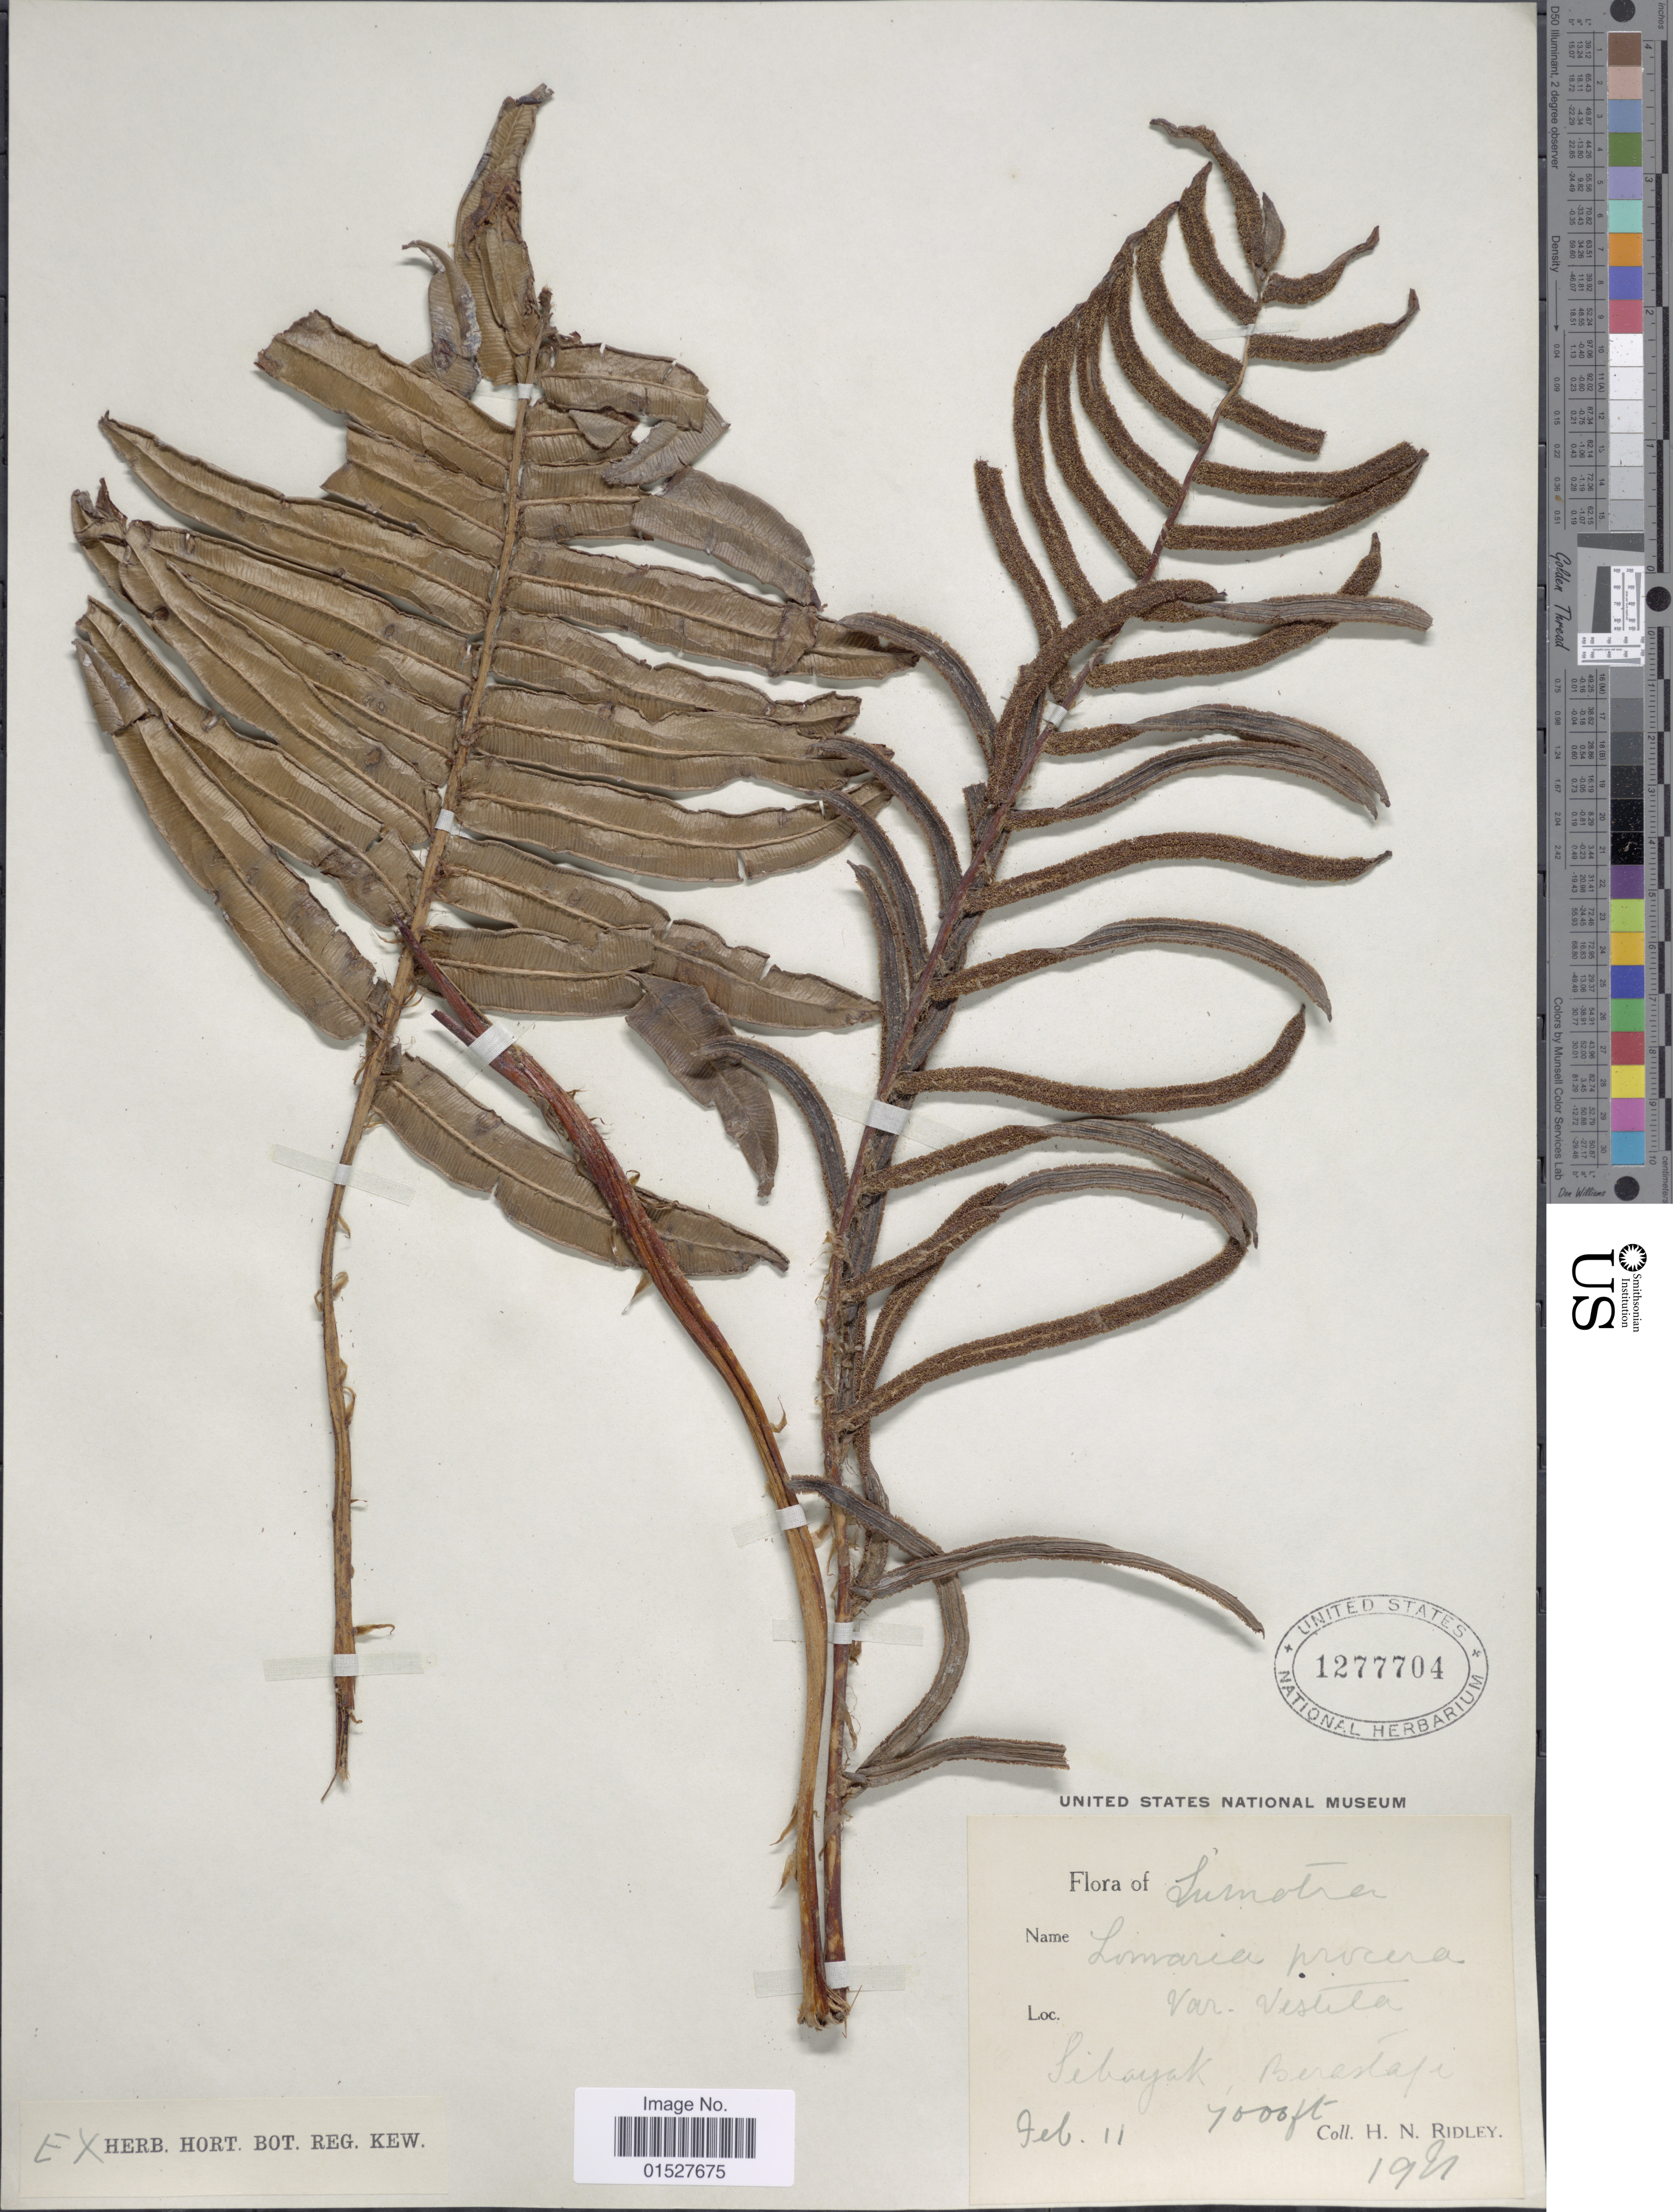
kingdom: Plantae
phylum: Tracheophyta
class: Polypodiopsida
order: Polypodiales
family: Blechnaceae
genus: Blechnum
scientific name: Blechnum vestitum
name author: (Blume) Kuhn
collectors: H. N. Ridley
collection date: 1991-02-11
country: Indonesia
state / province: Sumatra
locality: Sibayak, Berastafi. [interpreted]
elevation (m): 2134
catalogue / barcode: US 1277704